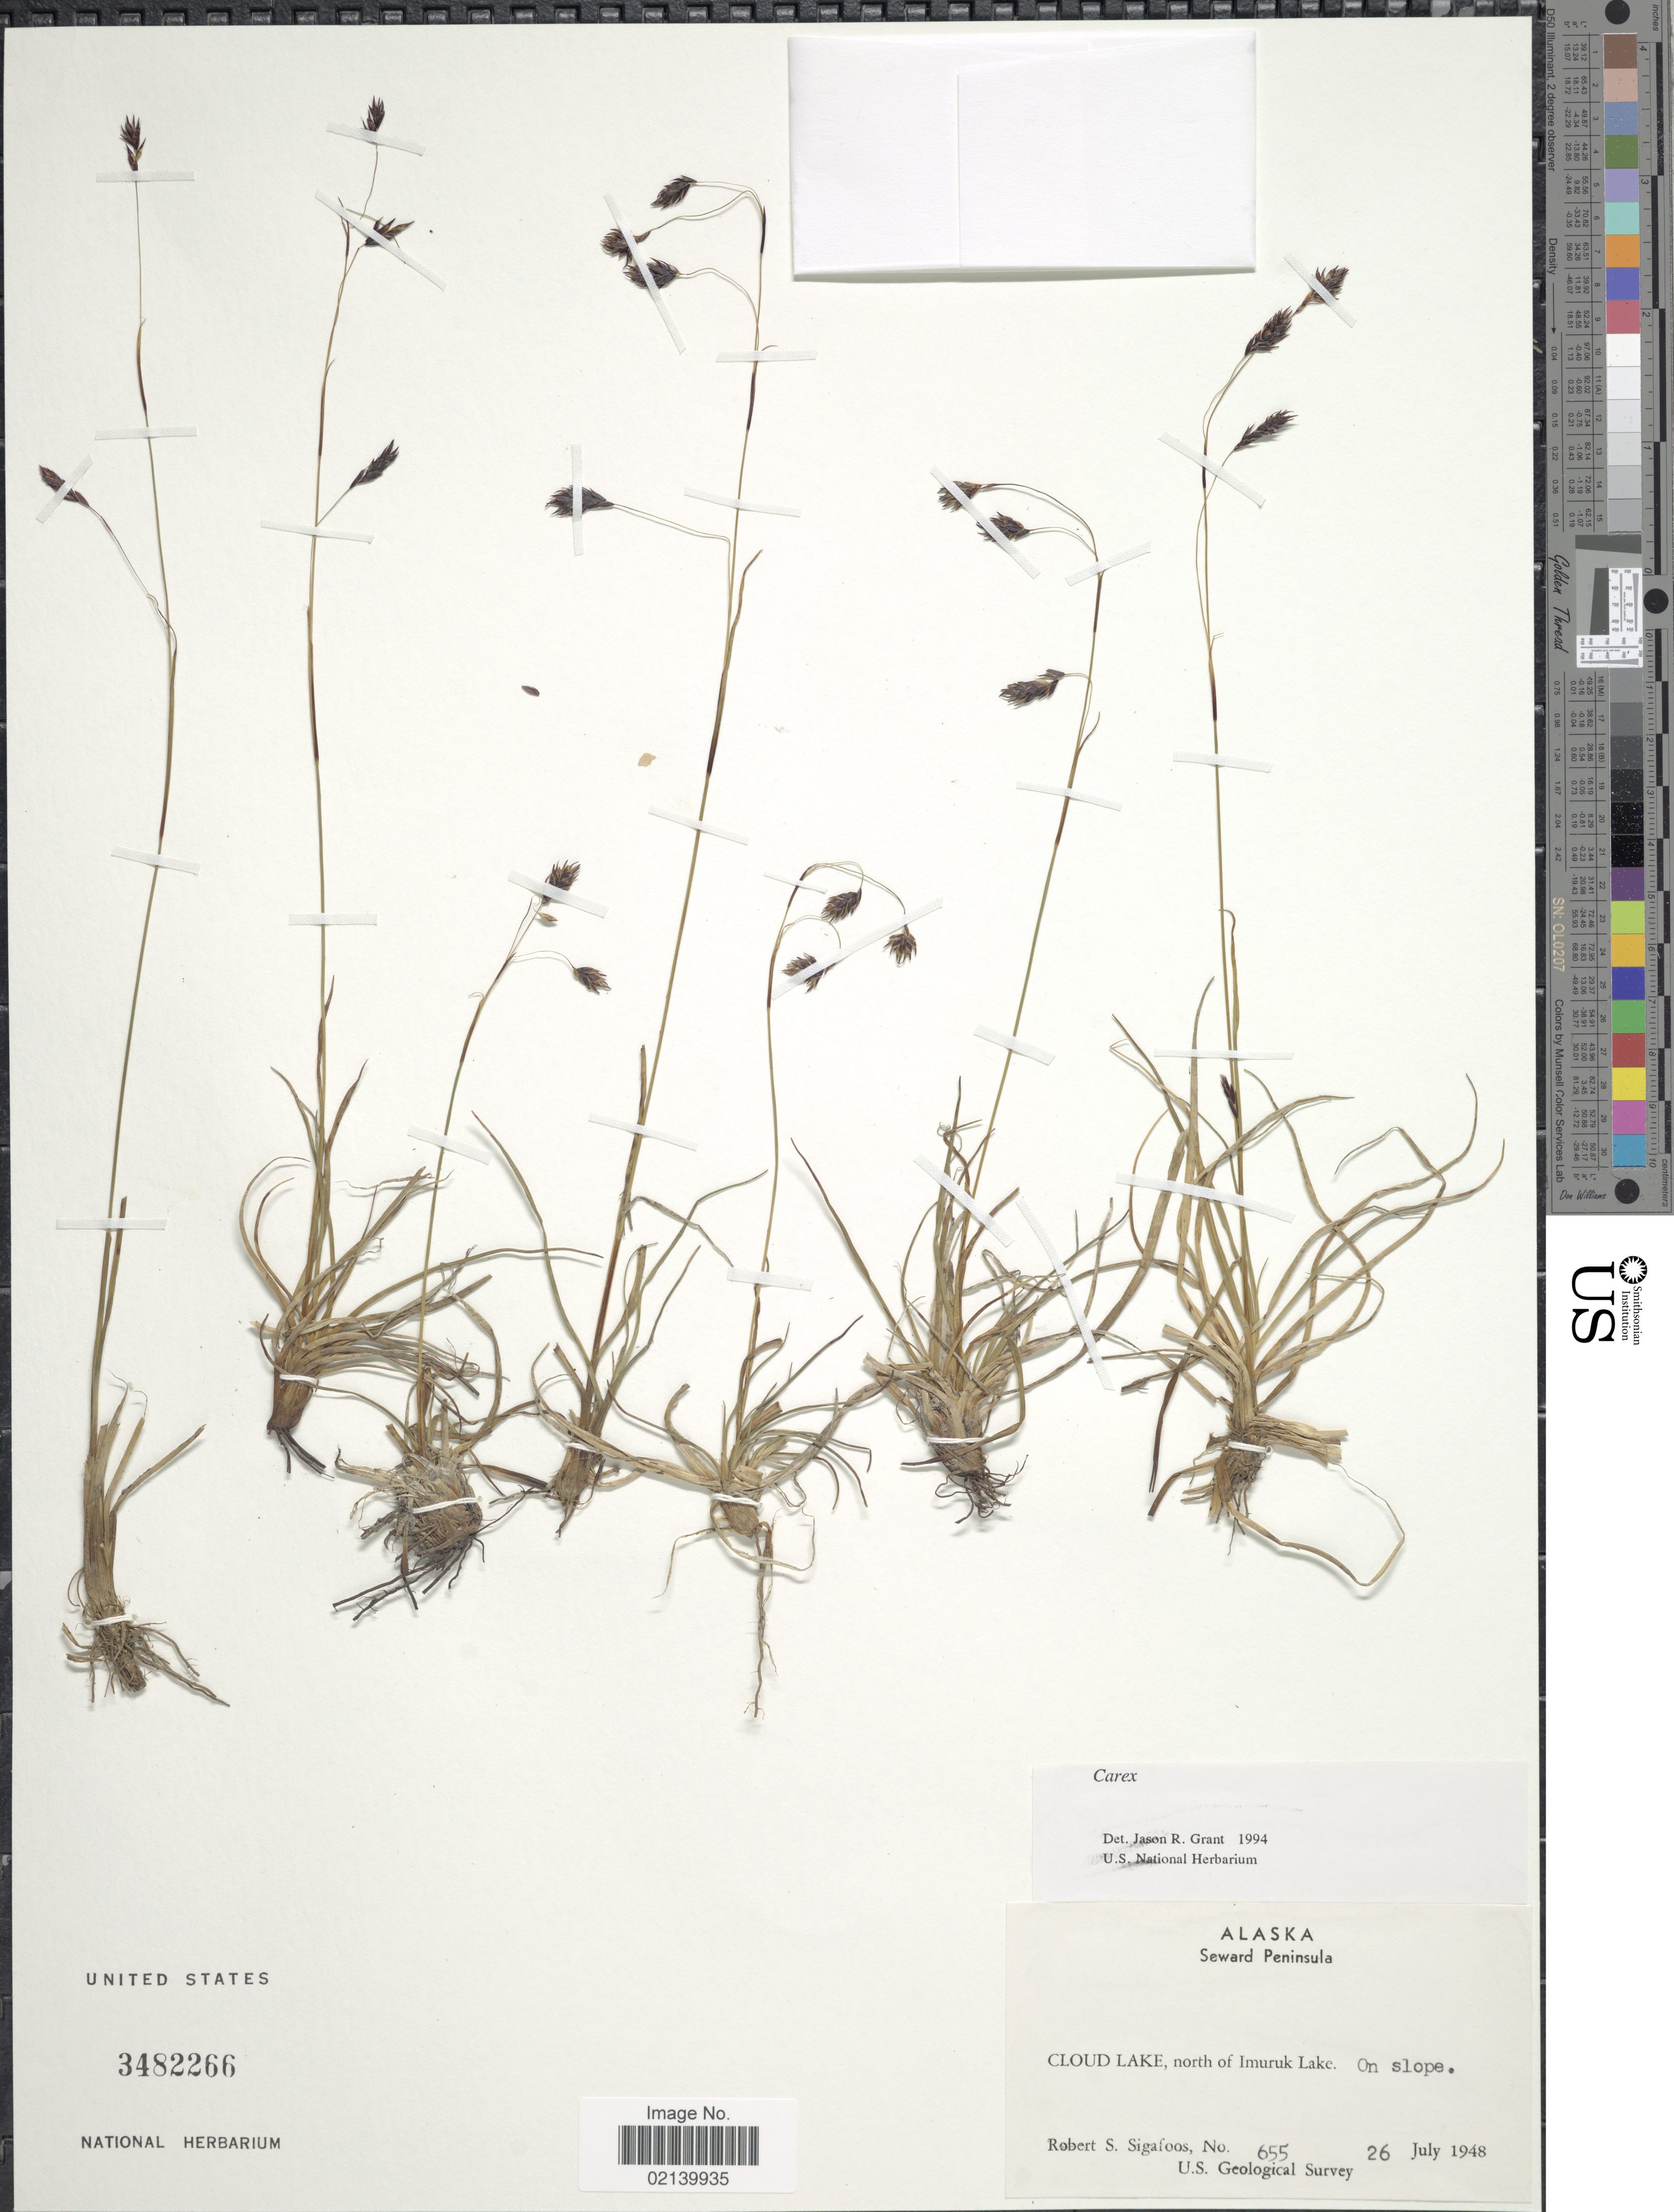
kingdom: Plantae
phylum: Tracheophyta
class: Liliopsida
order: Poales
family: Cyperaceae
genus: Carex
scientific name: Carex sp.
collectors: R. Sigafoos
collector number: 655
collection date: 1948-07-26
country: United States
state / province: Alaska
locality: Alaska, Seward Peninsula. Cloud Lake, north of Imuruk Lake, On slope.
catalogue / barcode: US 3482266